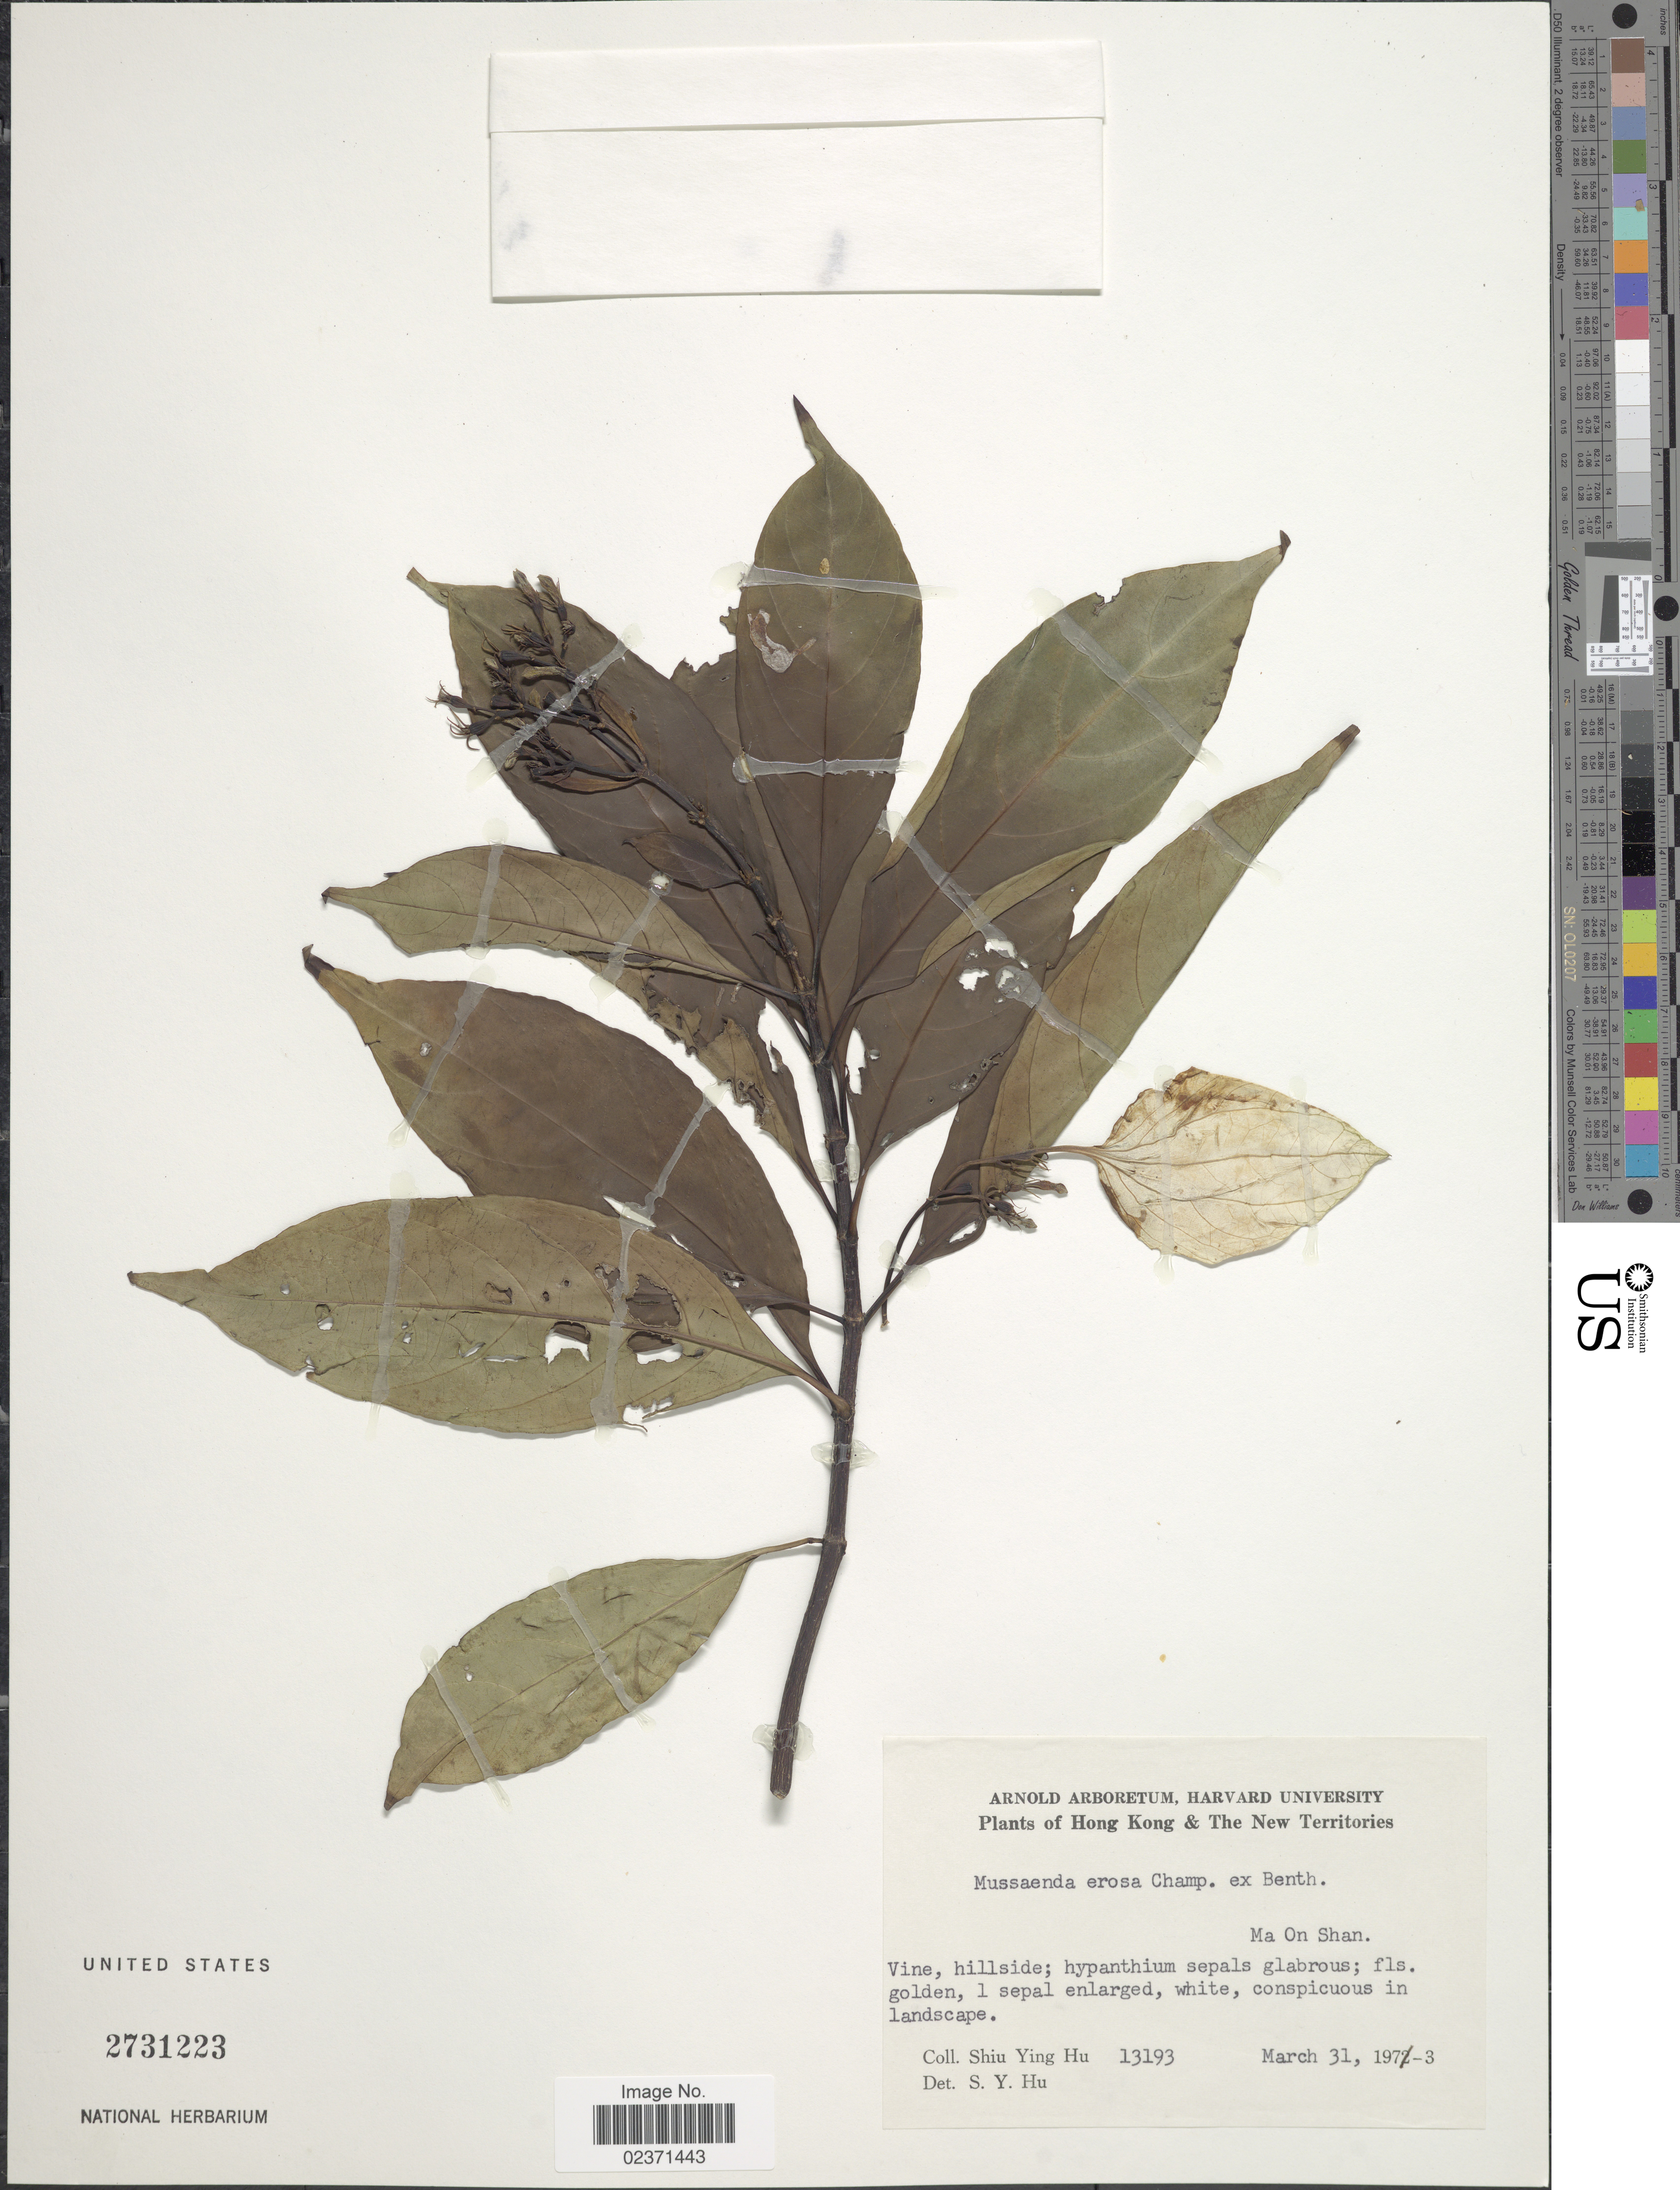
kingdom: Plantae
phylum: Tracheophyta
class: Magnoliopsida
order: Gentianales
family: Rubiaceae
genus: Mussaenda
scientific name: Mussaenda erosa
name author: Champ. ex Benth.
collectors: S. Y. Hu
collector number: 13193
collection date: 1973-03-31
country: China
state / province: Hong Kong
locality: The New Territories. Ma On Shan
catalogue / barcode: US 2731223